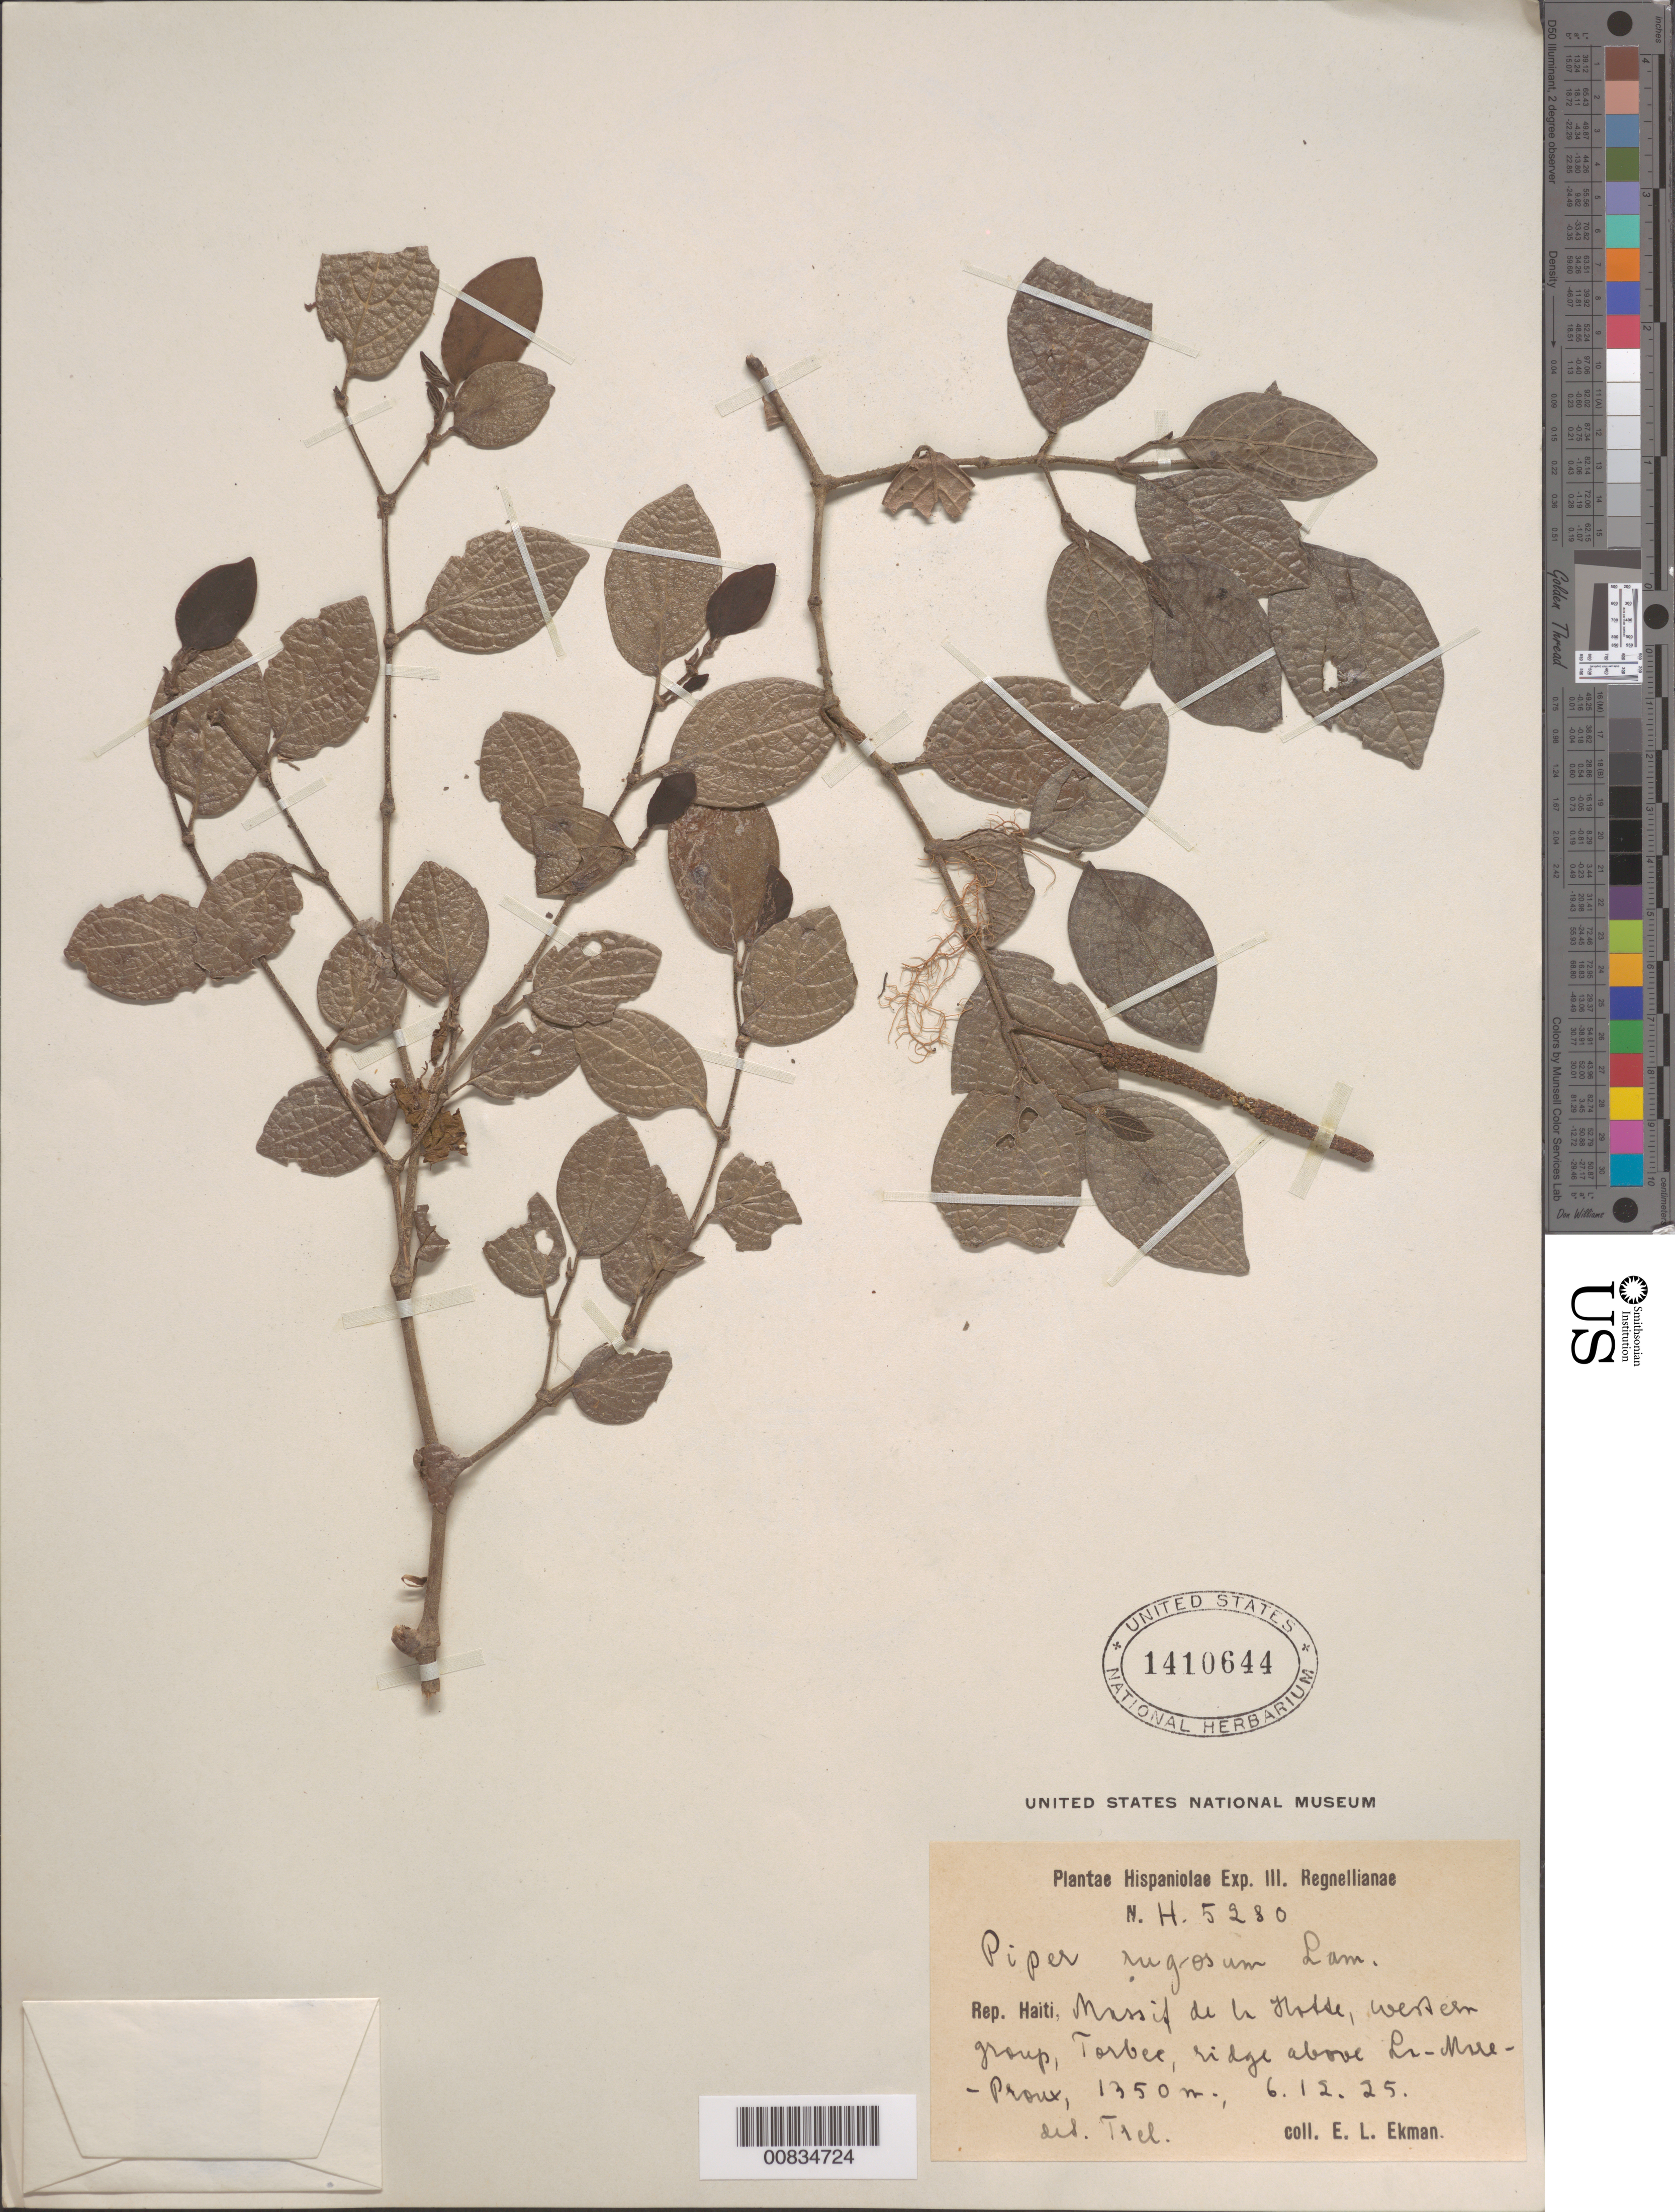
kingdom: Plantae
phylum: Tracheophyta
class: Magnoliopsida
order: Piperales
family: Piperaceae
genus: Piper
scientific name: Piper rugosum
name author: Lam.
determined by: Trelease, --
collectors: E. L. Ekman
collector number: H 5280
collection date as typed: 06 Dec 1925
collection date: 1925-12-06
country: Haiti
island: Hispaniola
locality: Massif de la Hotte, western group, Torbec, ridge above La-Mare-Pronx.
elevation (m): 1350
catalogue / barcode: US 1410644